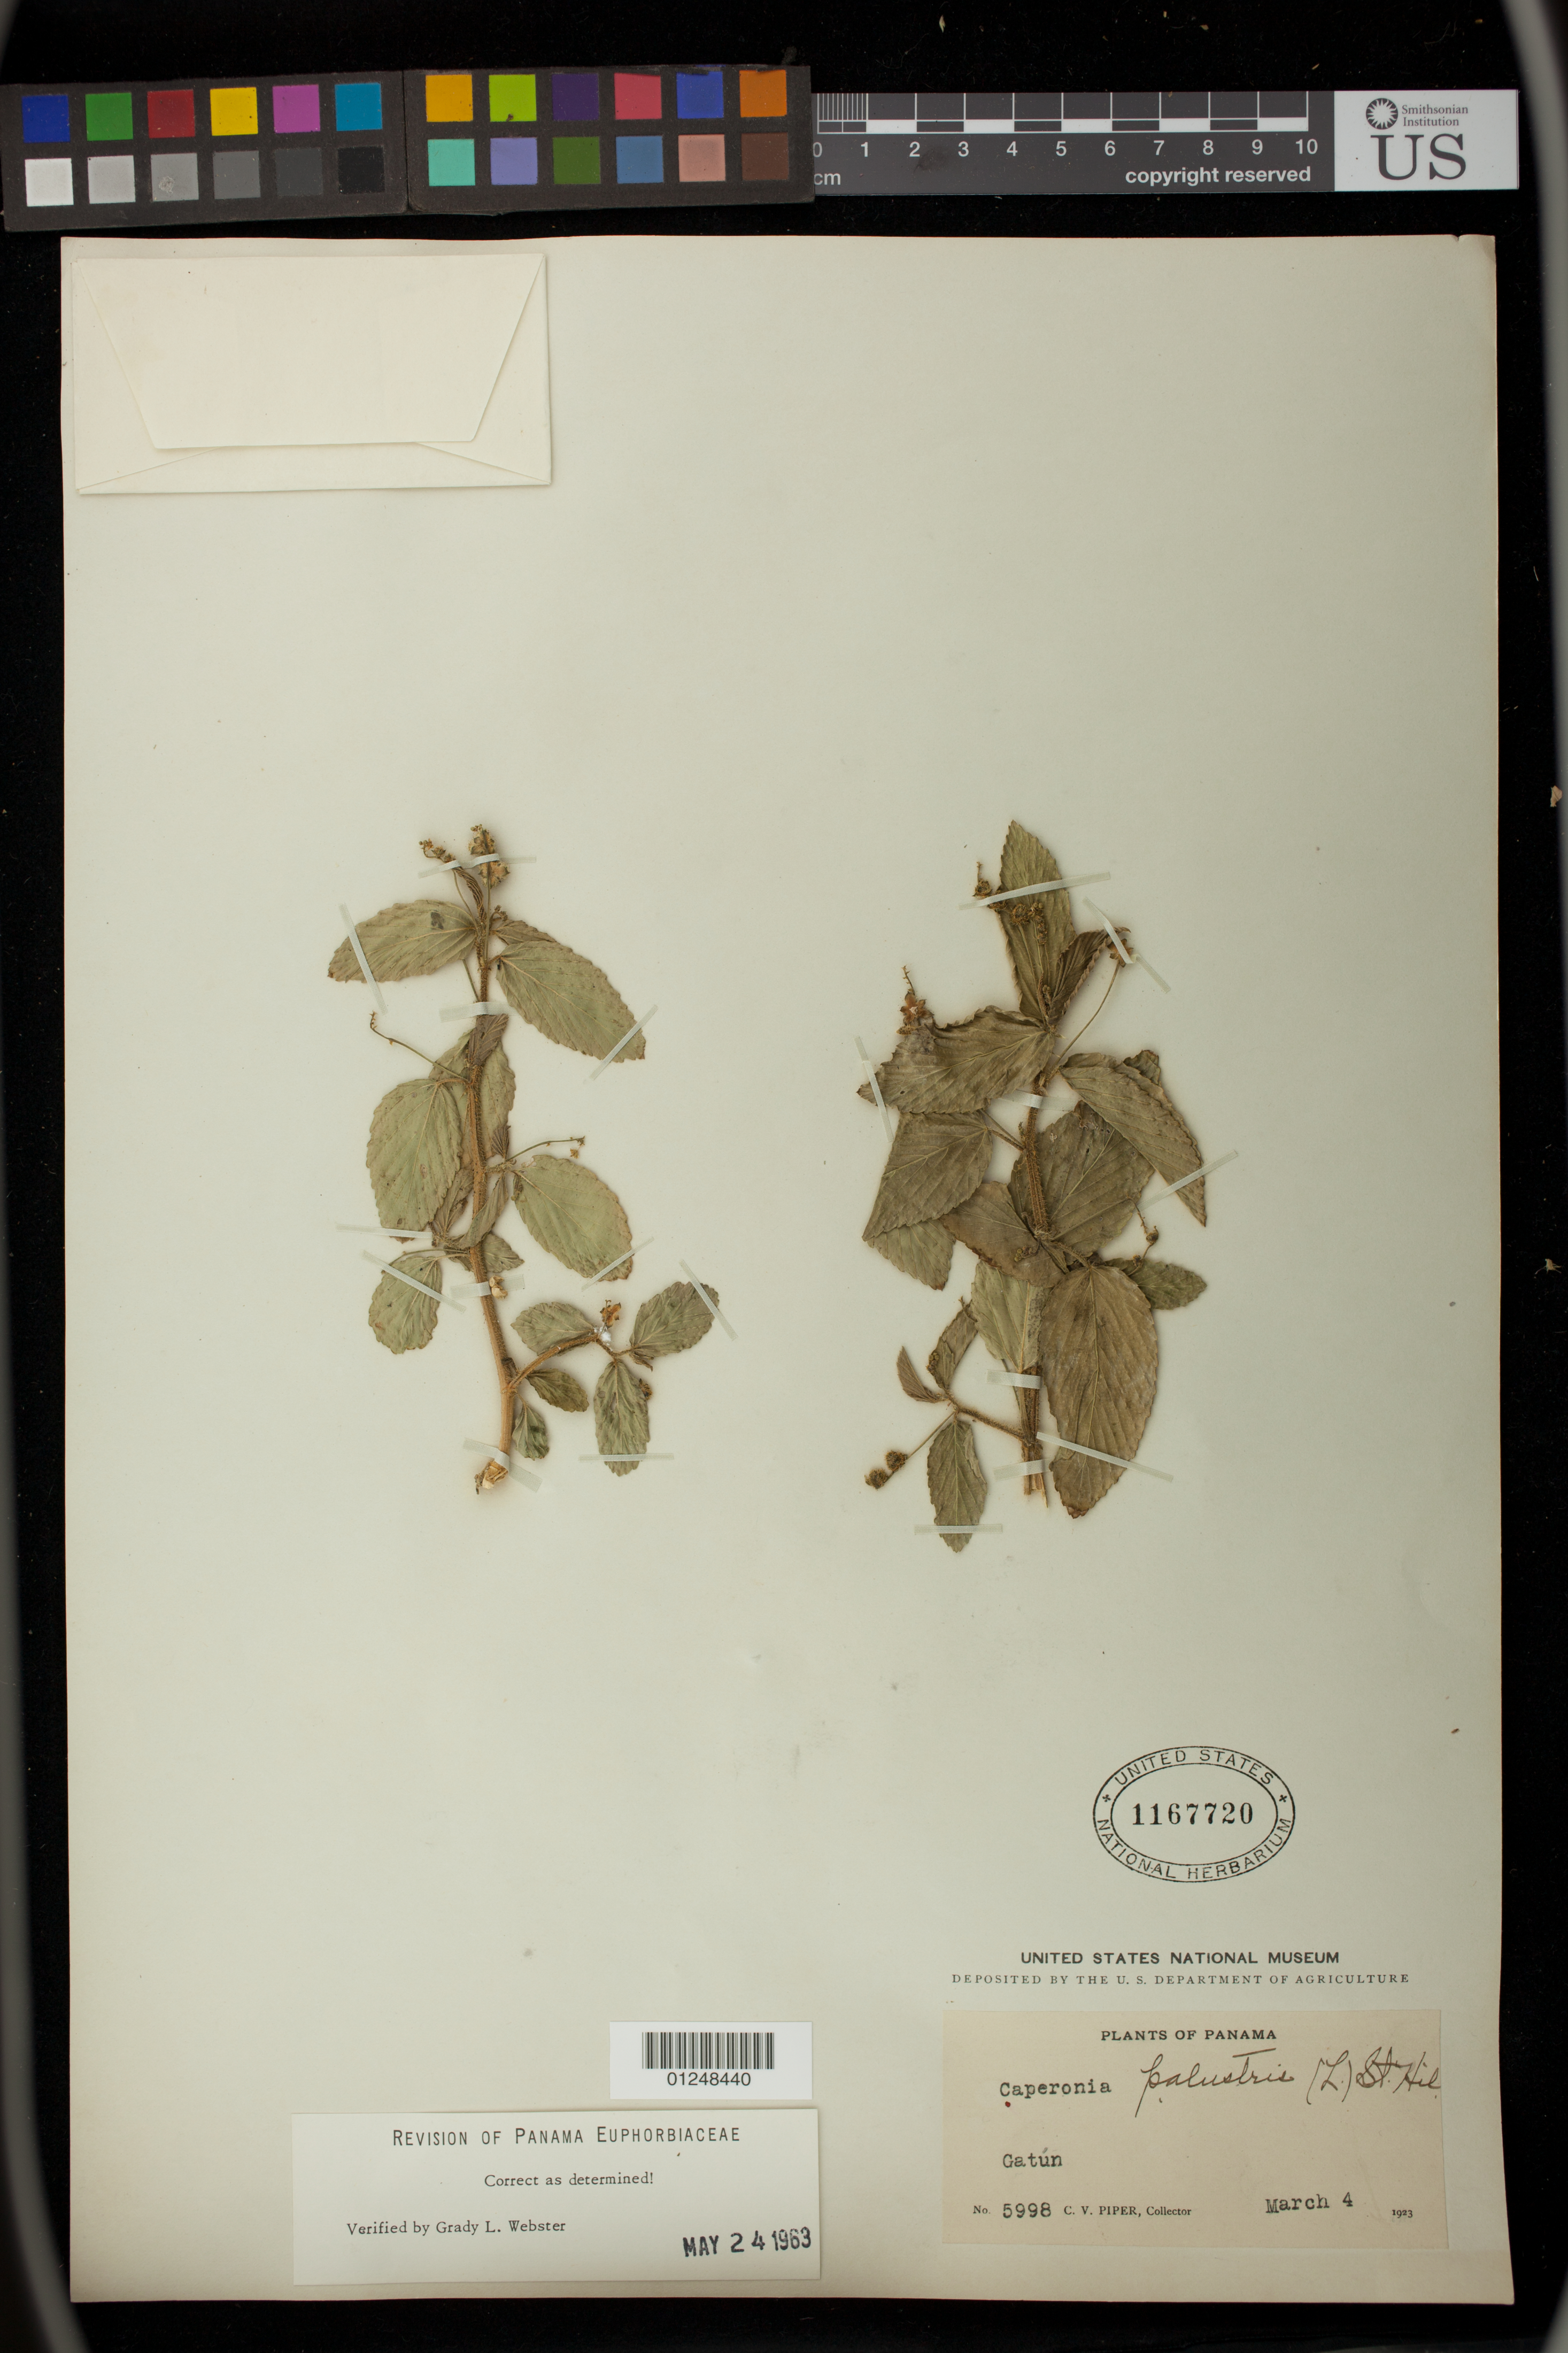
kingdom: Plantae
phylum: Tracheophyta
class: Magnoliopsida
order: Malpighiales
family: Euphorbiaceae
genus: Caperonia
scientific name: Caperonia palustris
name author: (L.) A. St.-Hil.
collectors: C. V. Piper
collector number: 5998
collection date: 1923-03-04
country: Panama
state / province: Colón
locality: Gatún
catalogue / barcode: US 1167720